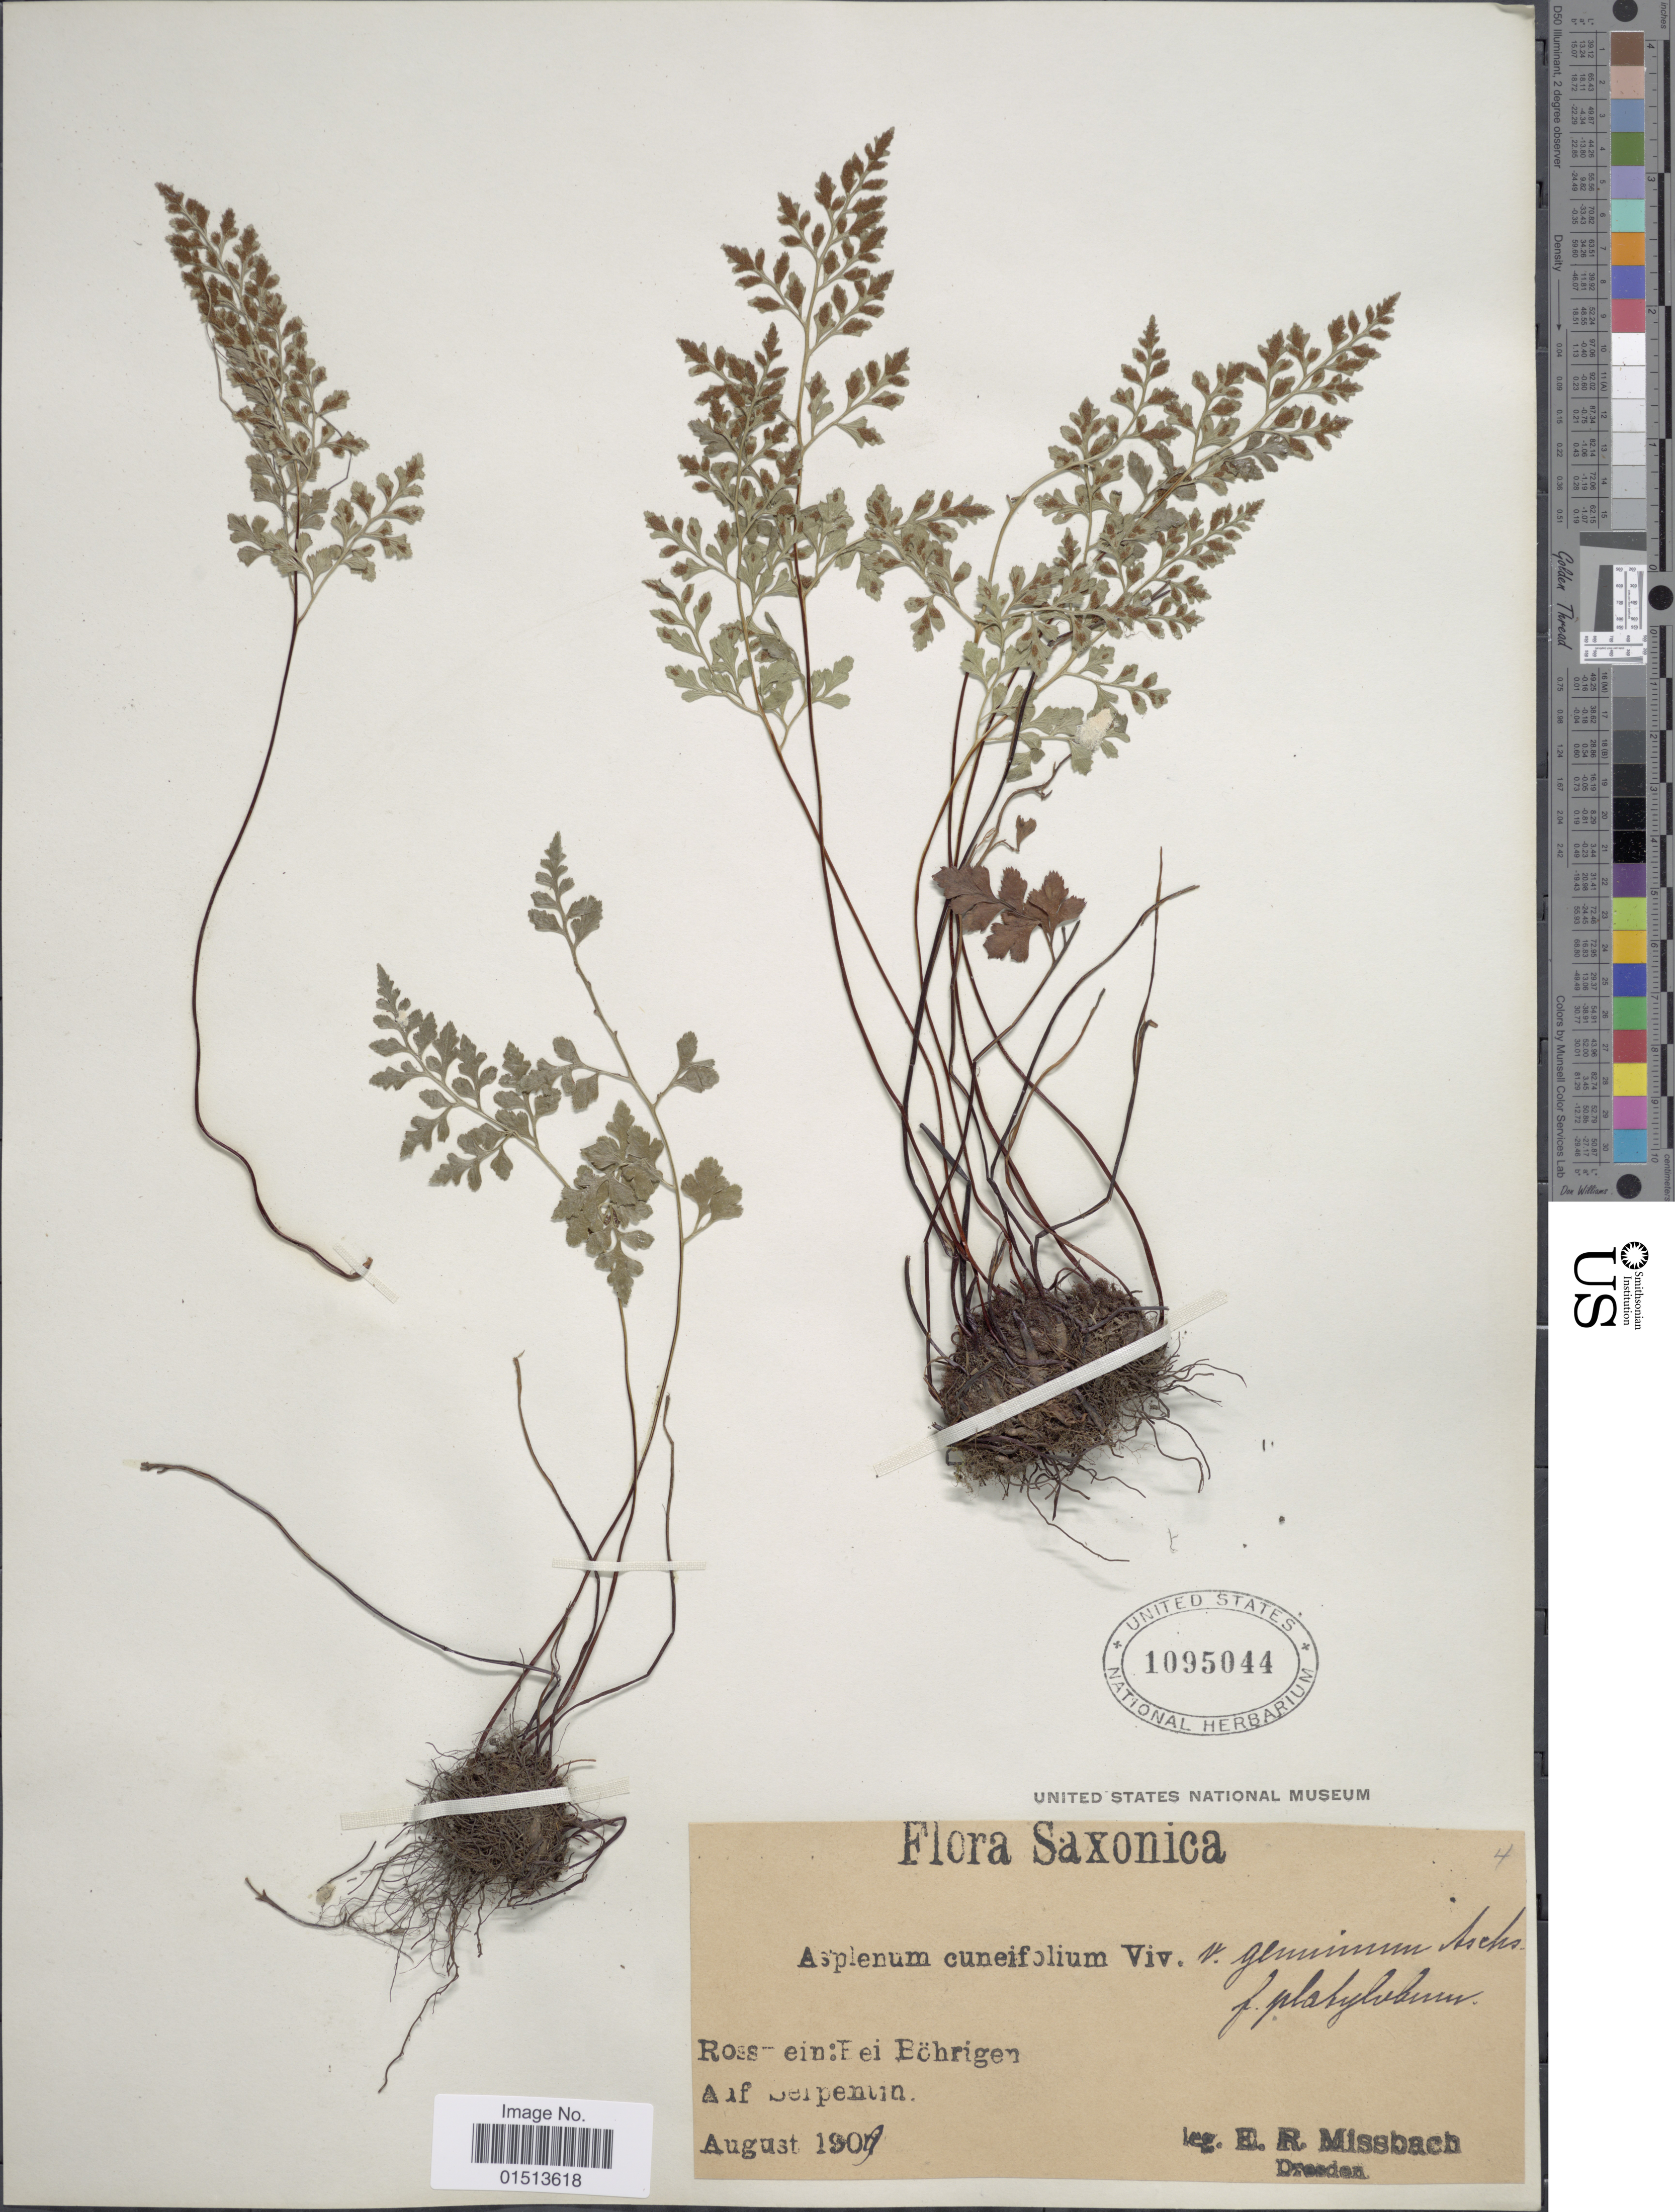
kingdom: Plantae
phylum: Tracheophyta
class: Polypodiopsida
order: Polypodiales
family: Aspleniaceae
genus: Asplenium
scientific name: Asplenium adiantum-nigrum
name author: L.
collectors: E. Missbach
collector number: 4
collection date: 1909-08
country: Germany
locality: Saxonica, Rosswein: Bei Böchrigen Auf Serpentin.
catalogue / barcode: US 1095044